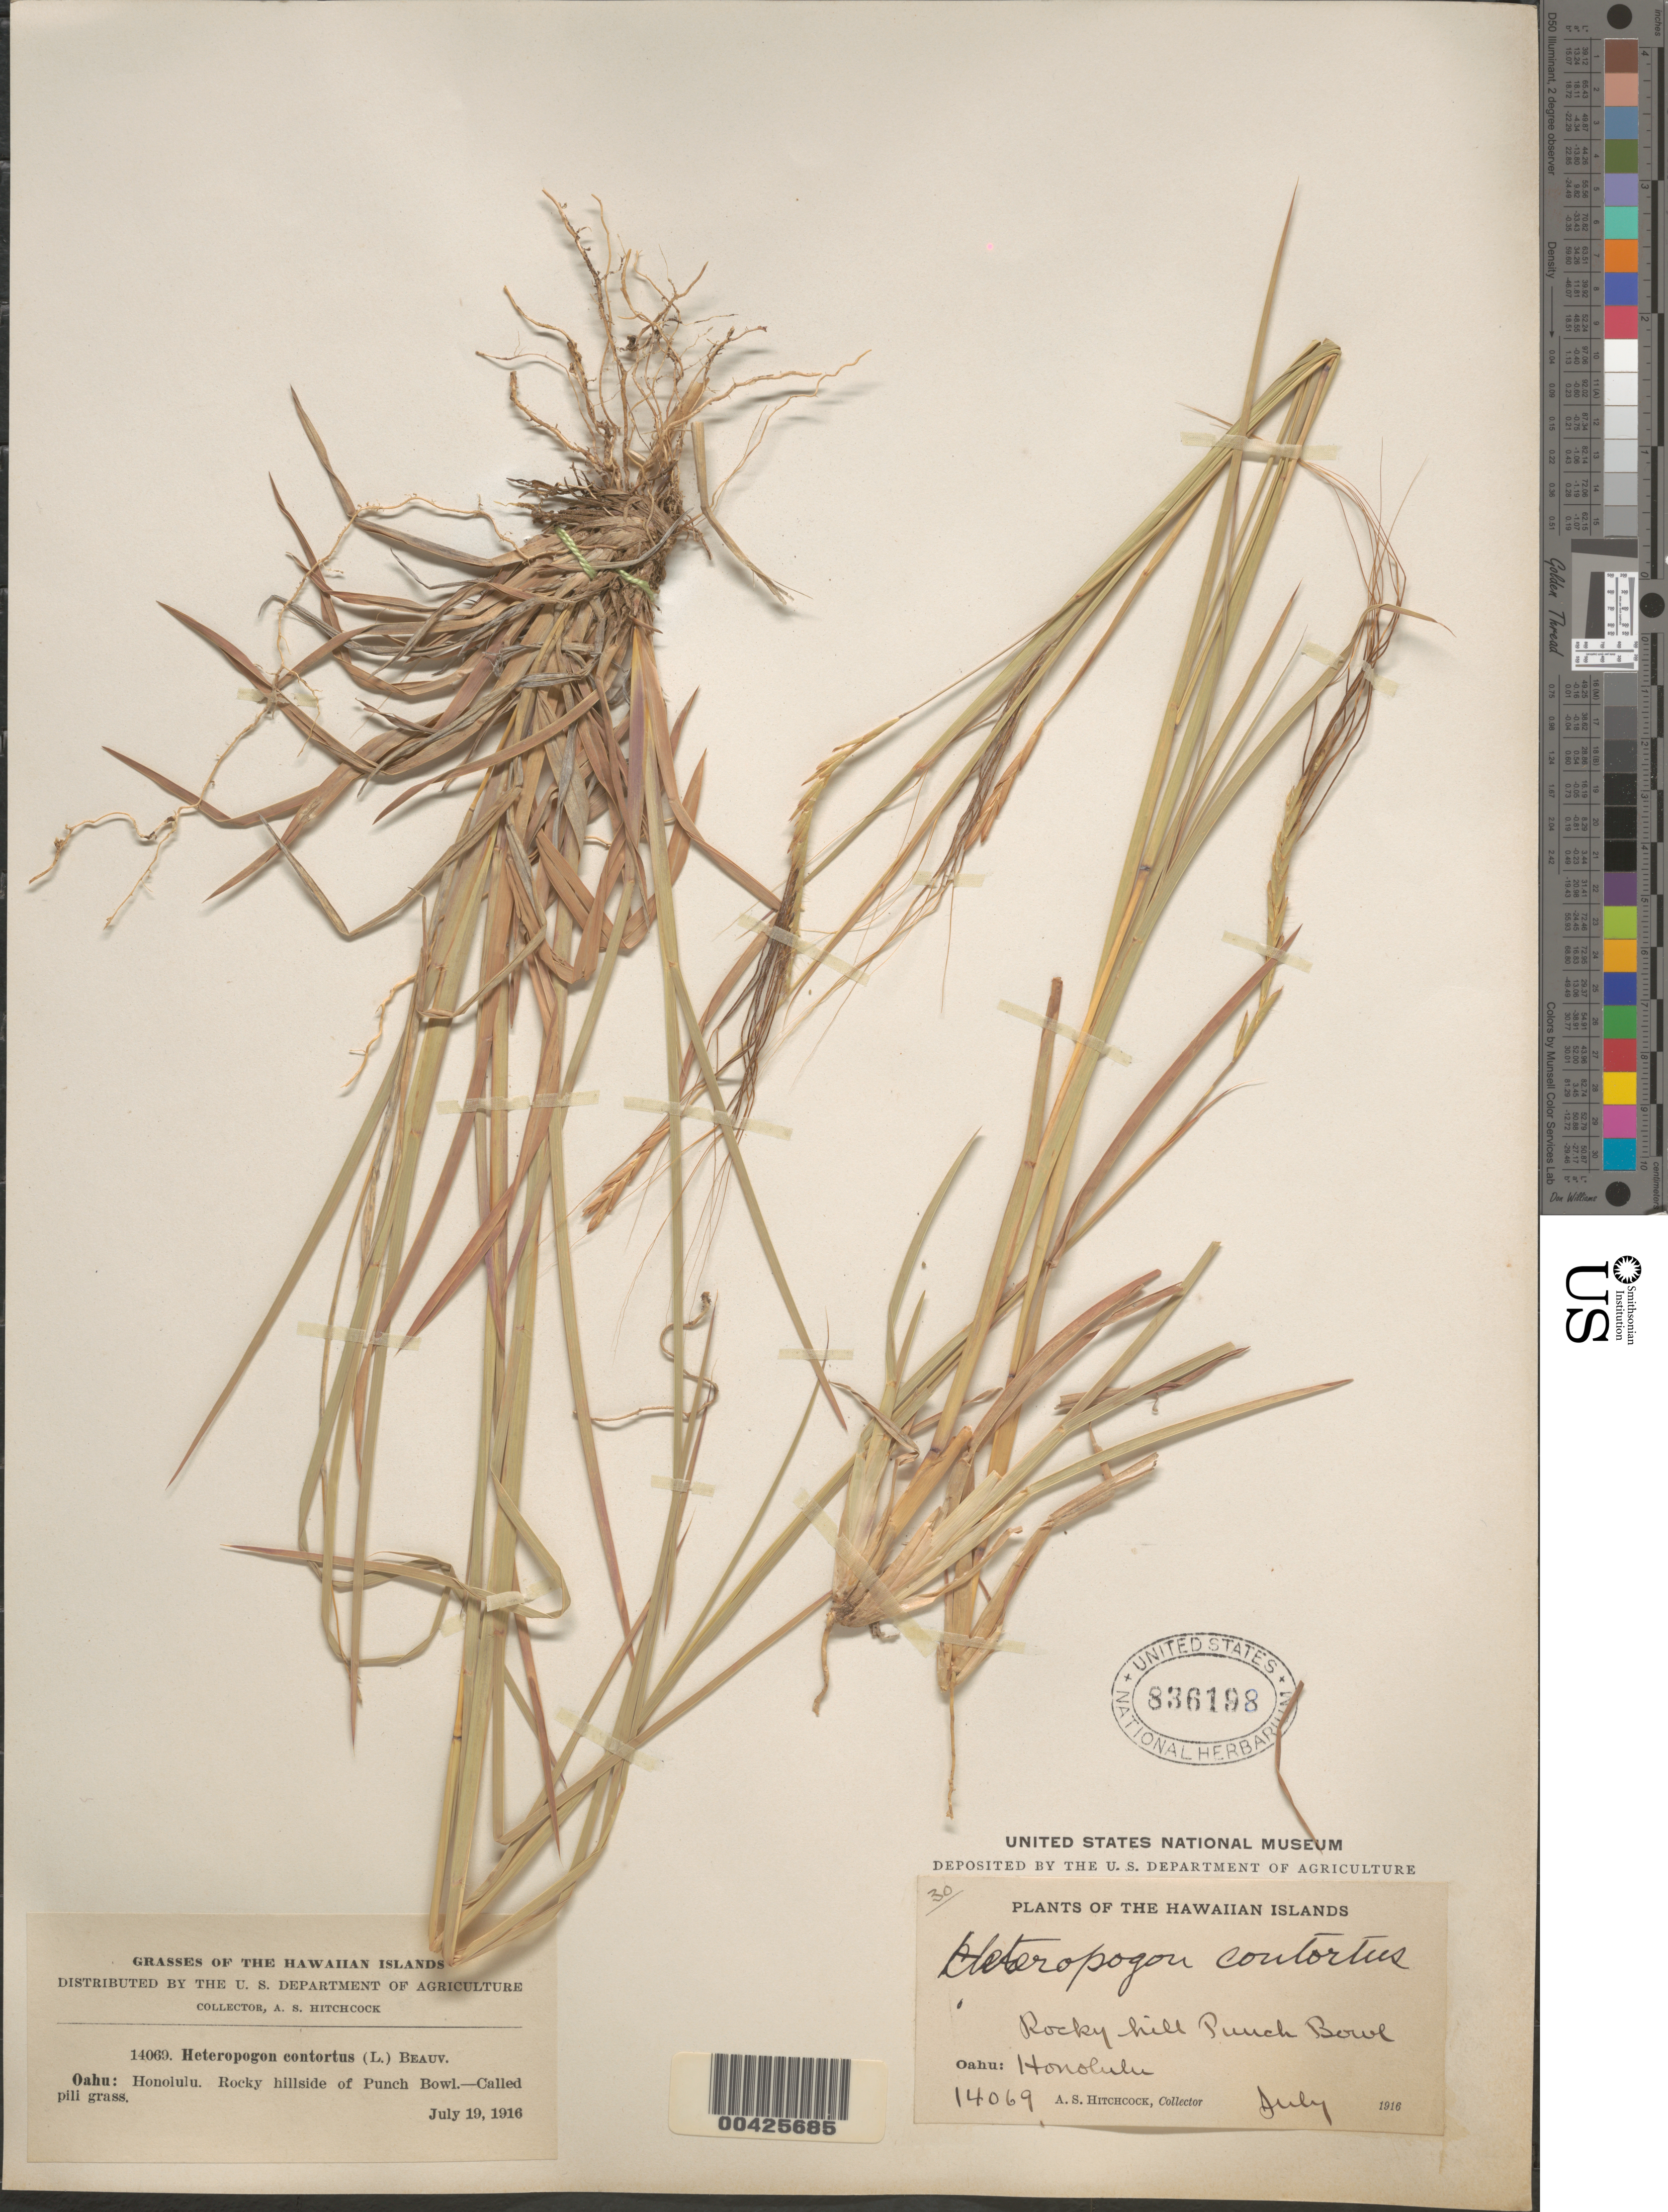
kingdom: Plantae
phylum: Tracheophyta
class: Liliopsida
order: Poales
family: Poaceae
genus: Heteropogon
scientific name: Heteropogon contortus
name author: (L.) P. Beauv. ex Roem. & Schult.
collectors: A. S. Hitchcock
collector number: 14069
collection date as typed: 19 Jul 1916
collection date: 1916-07-19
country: United States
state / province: Hawaii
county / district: Honolulu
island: Oahu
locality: Honolulu: Rocky hillside of Punch Bowl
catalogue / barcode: US 836198